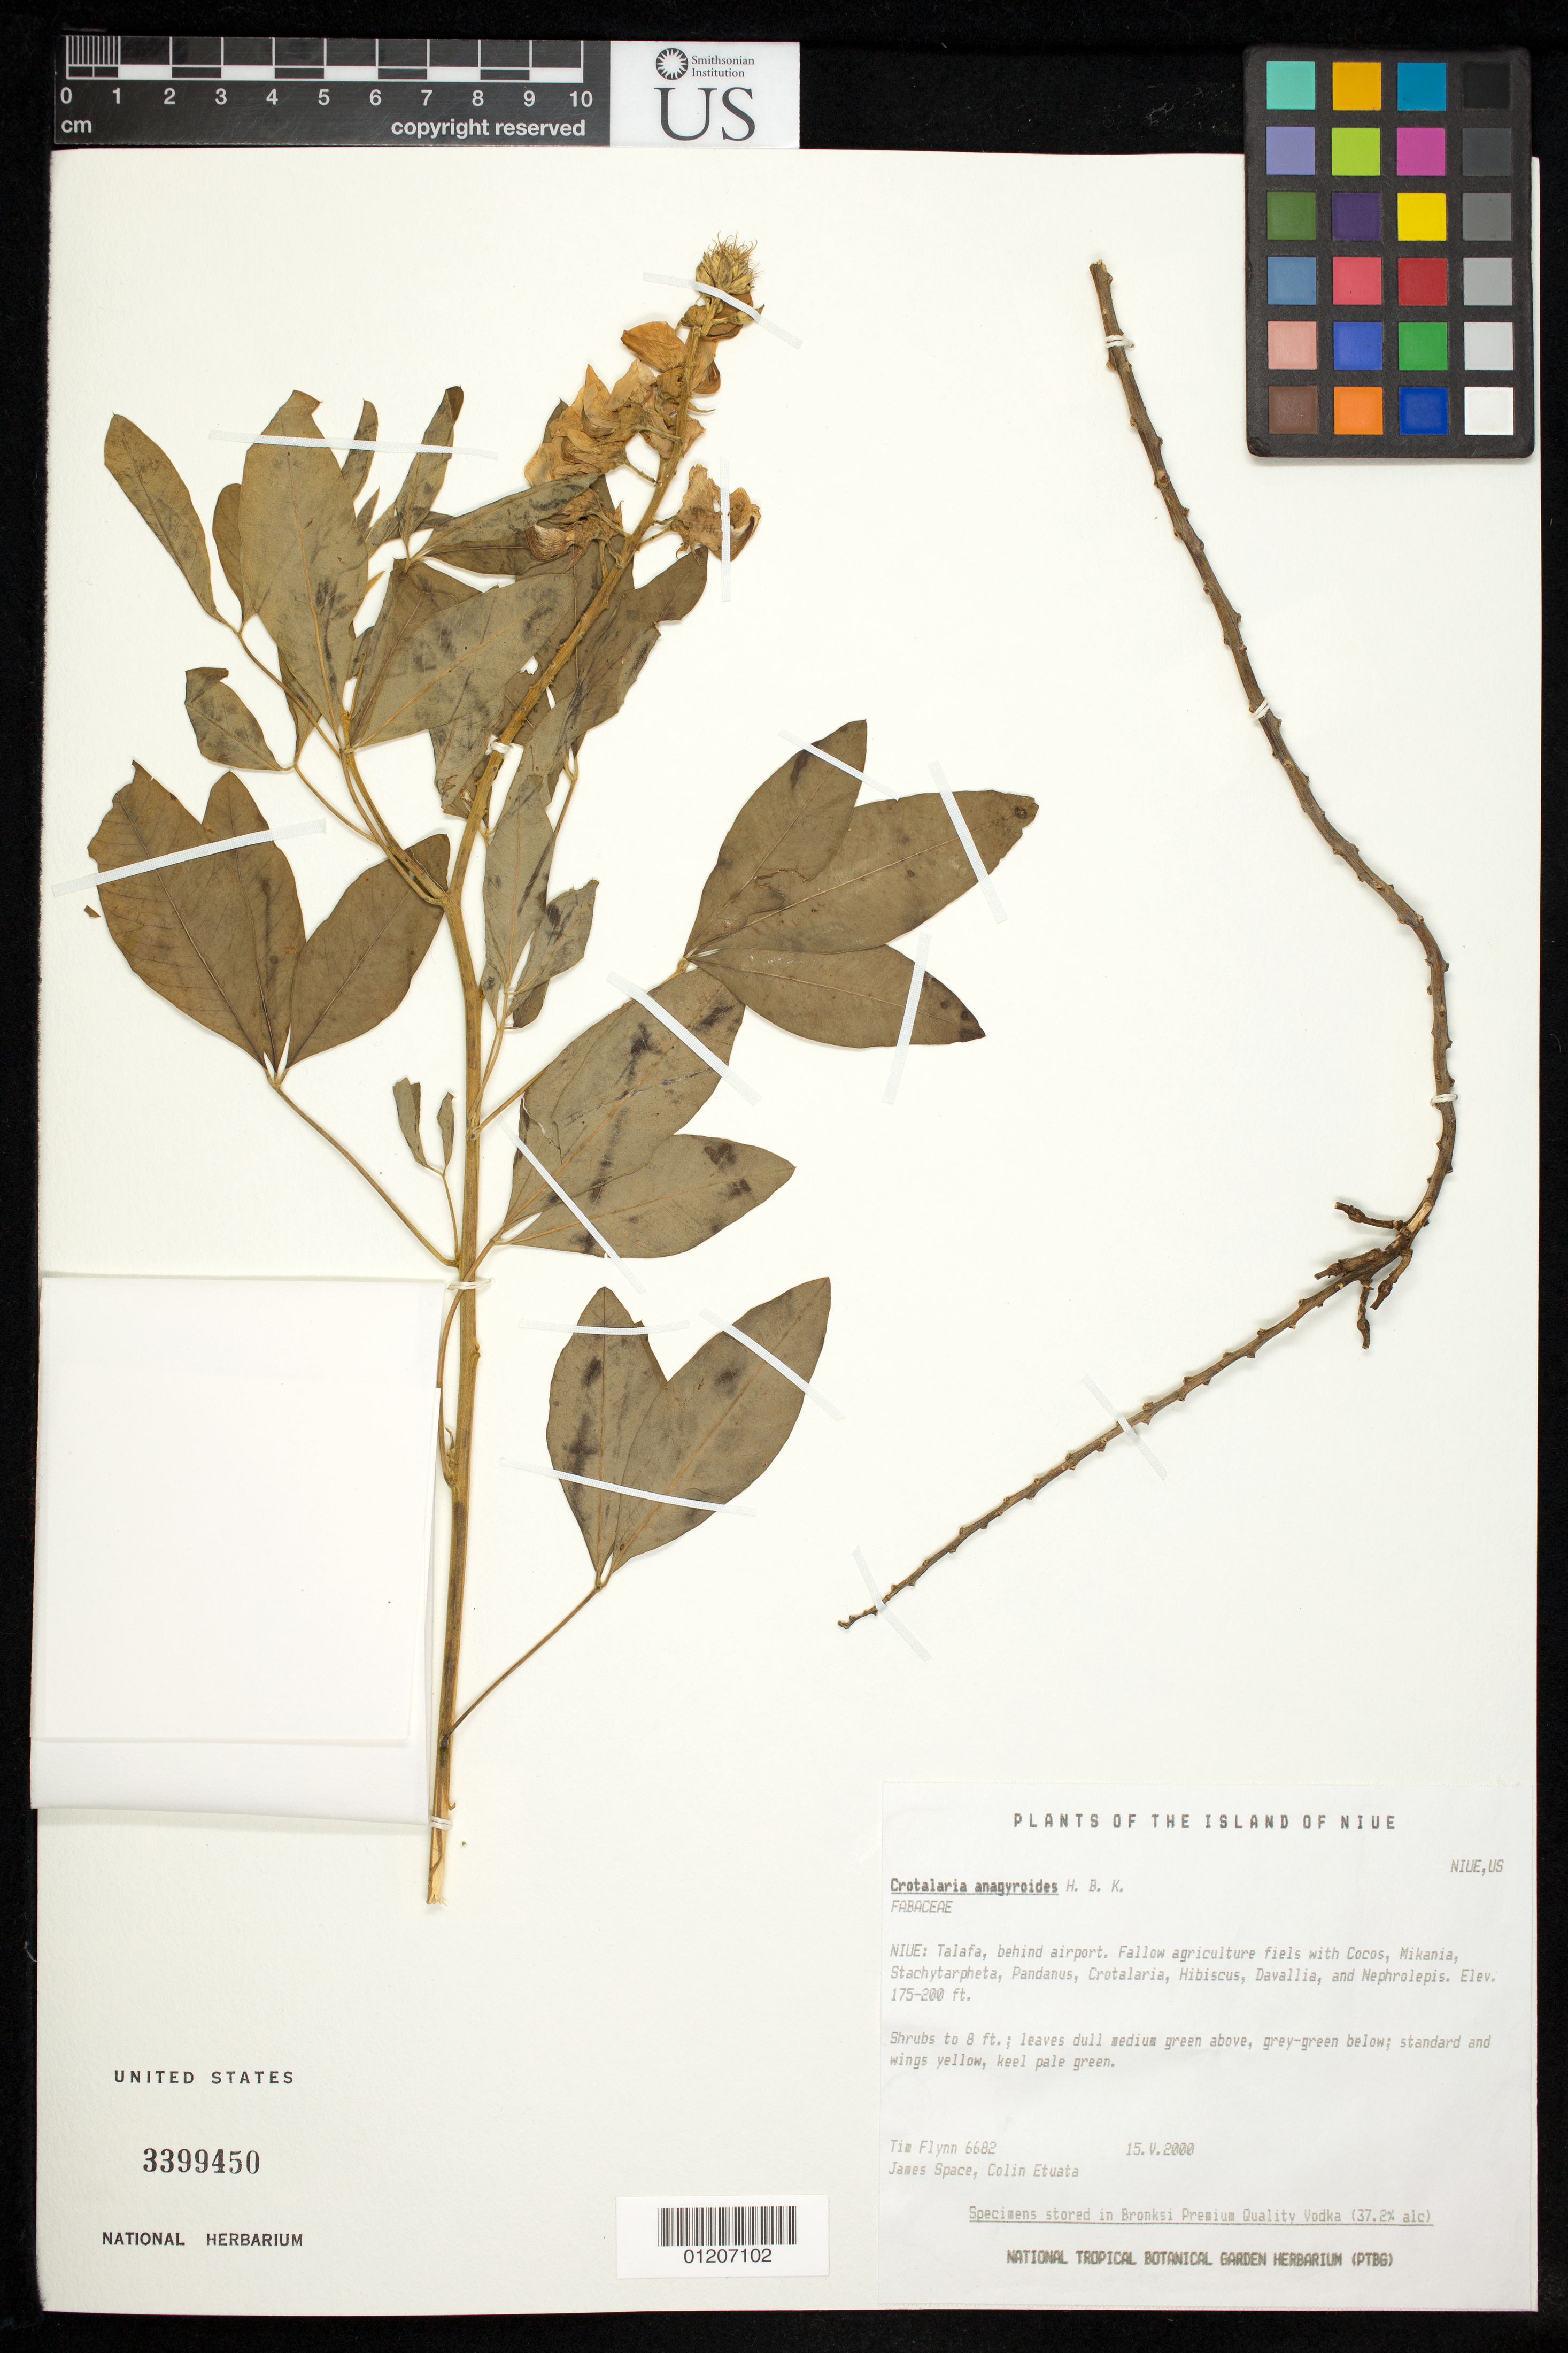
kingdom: Plantae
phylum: Tracheophyta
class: Magnoliopsida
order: Fabales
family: Fabaceae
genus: Crotalaria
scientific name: Crotalaria anagyroides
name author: Kunth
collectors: T. W. Flynn, J. Space & C. Etuata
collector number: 6682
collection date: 2000-05-15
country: Niue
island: Niue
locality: Talafa, behind airport.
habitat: Fallow agriculture fields.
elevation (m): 53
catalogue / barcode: US 3399450